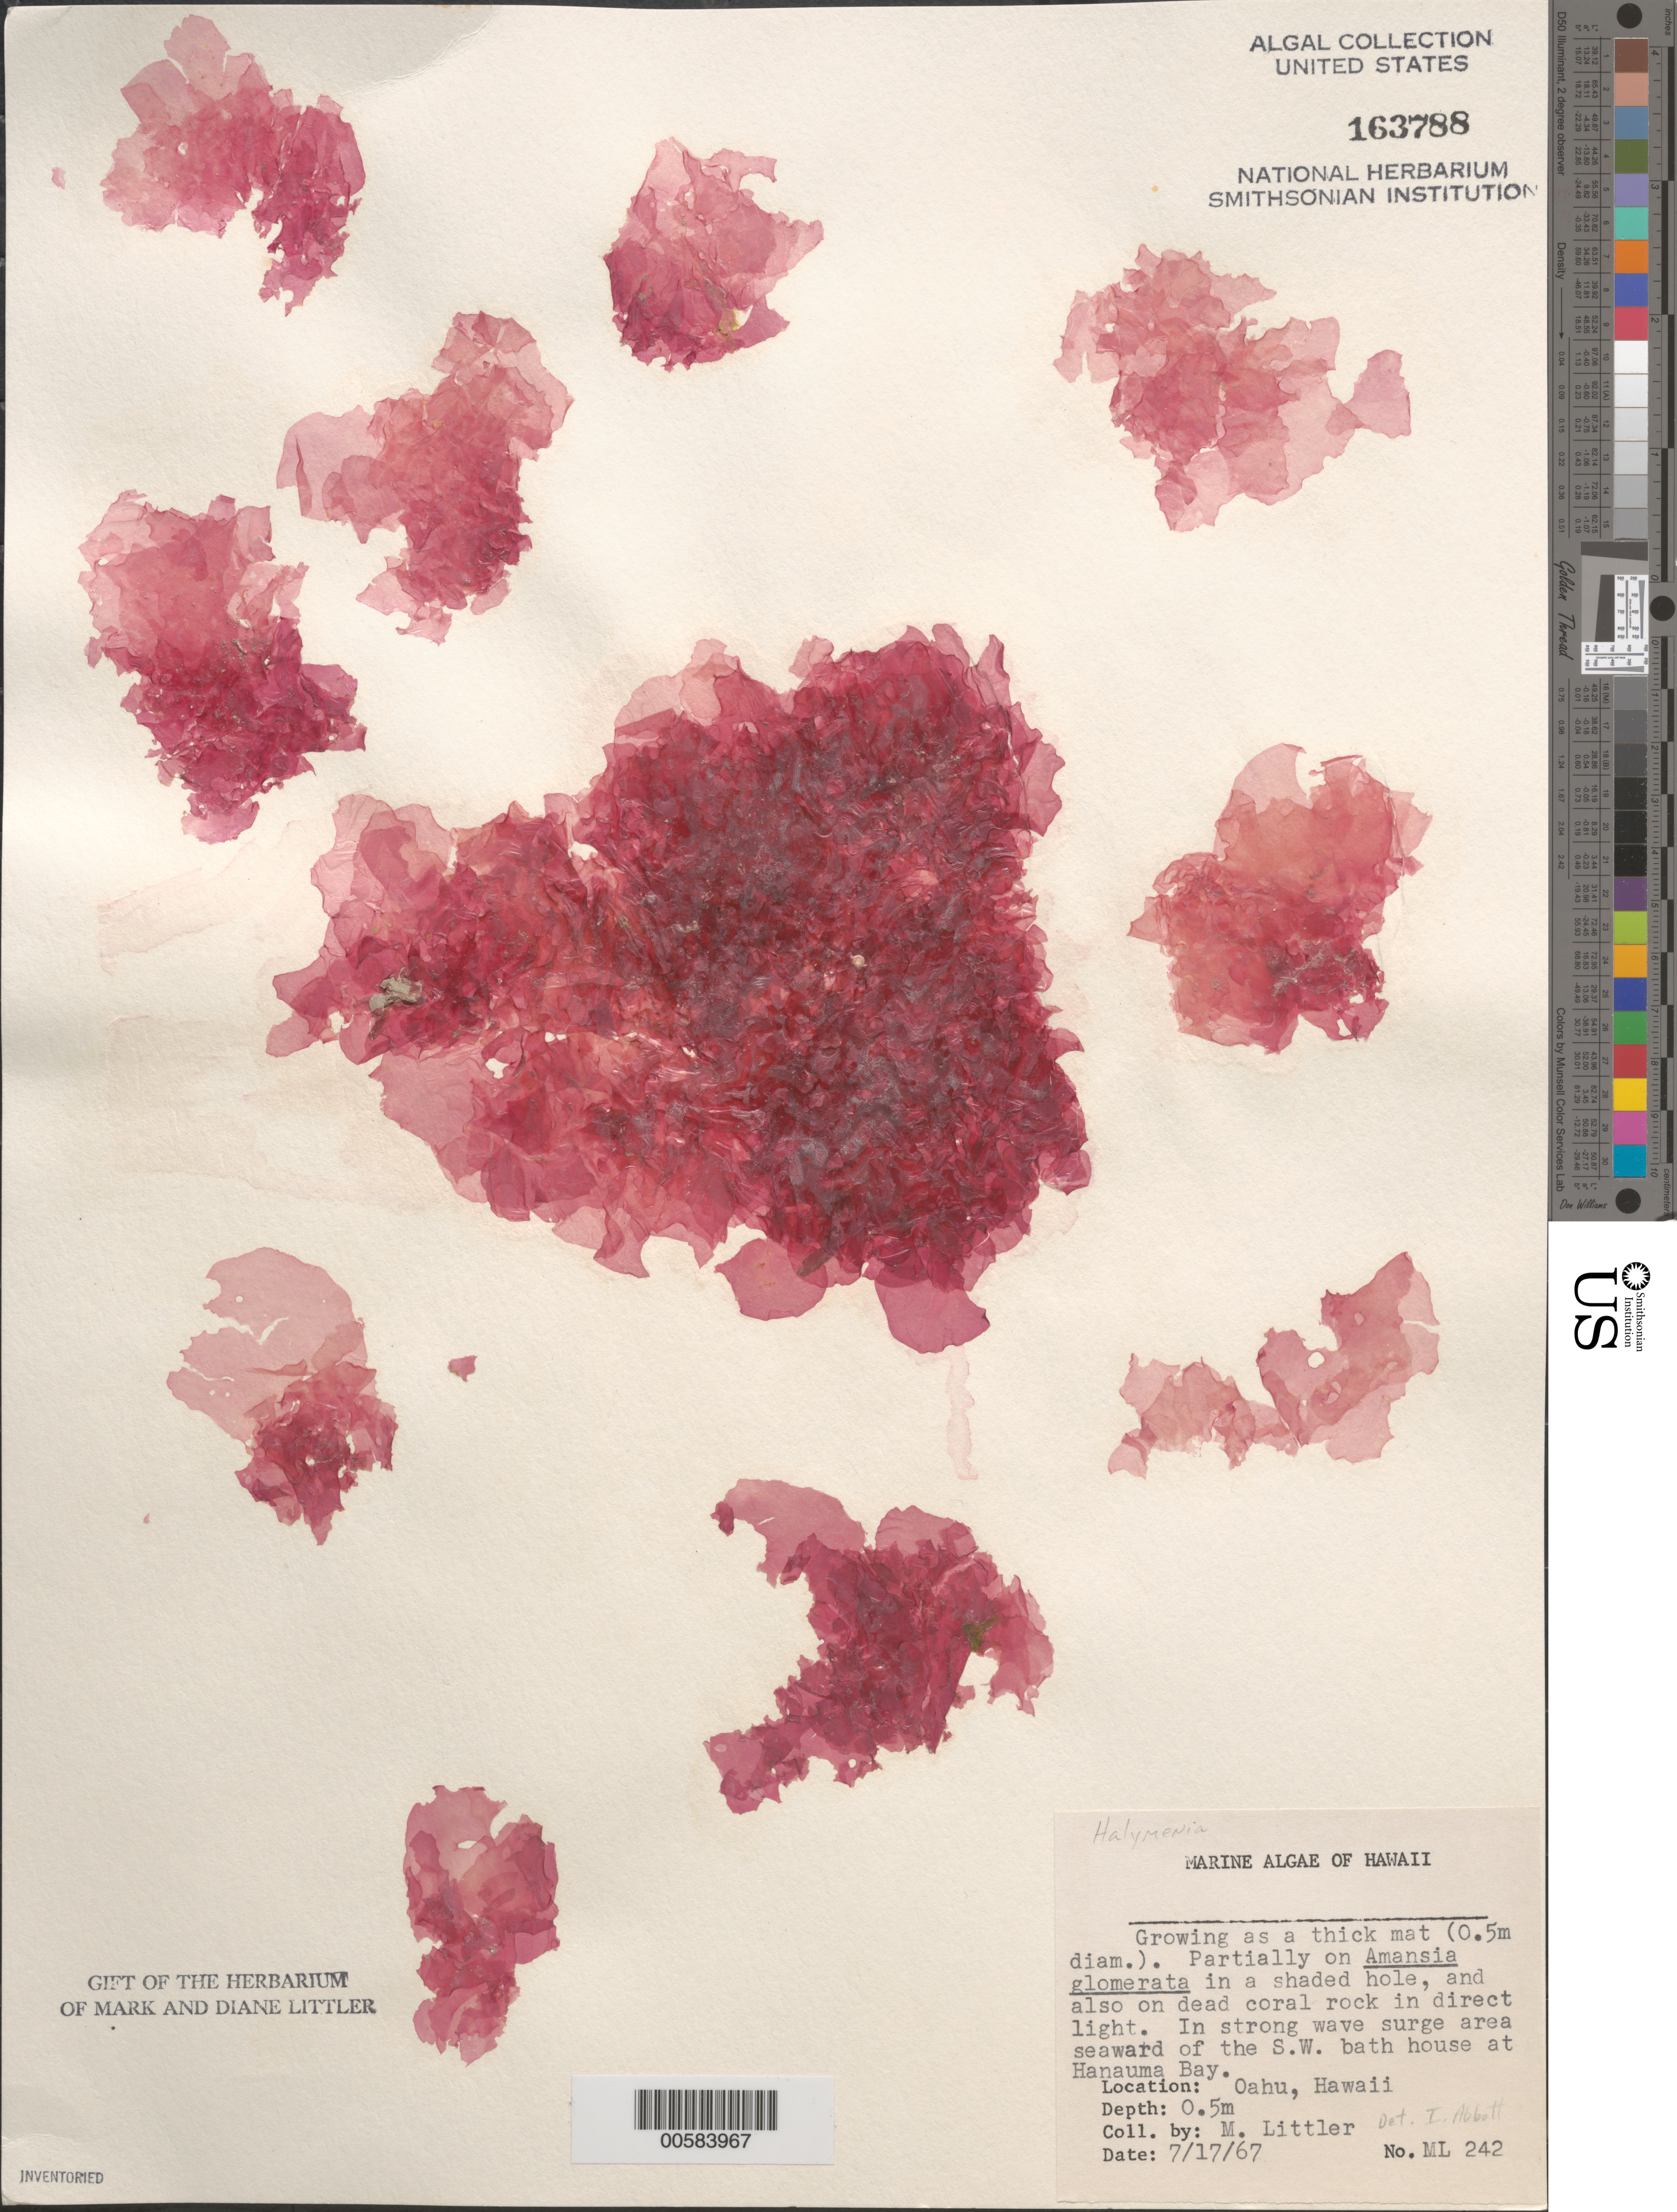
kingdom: Plantae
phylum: Rhodophyta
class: Florideophyceae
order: Halymeniales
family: Halymeniaceae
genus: Halymenia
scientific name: Halymenia sp.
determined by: Abbott, Isabella A.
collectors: M. M. Littler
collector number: ML 242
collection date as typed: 17 Jul 1967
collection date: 1967-07-17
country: United States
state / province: Hawaii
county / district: Honolulu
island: Oahu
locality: Hanauma Bay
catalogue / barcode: US 163788